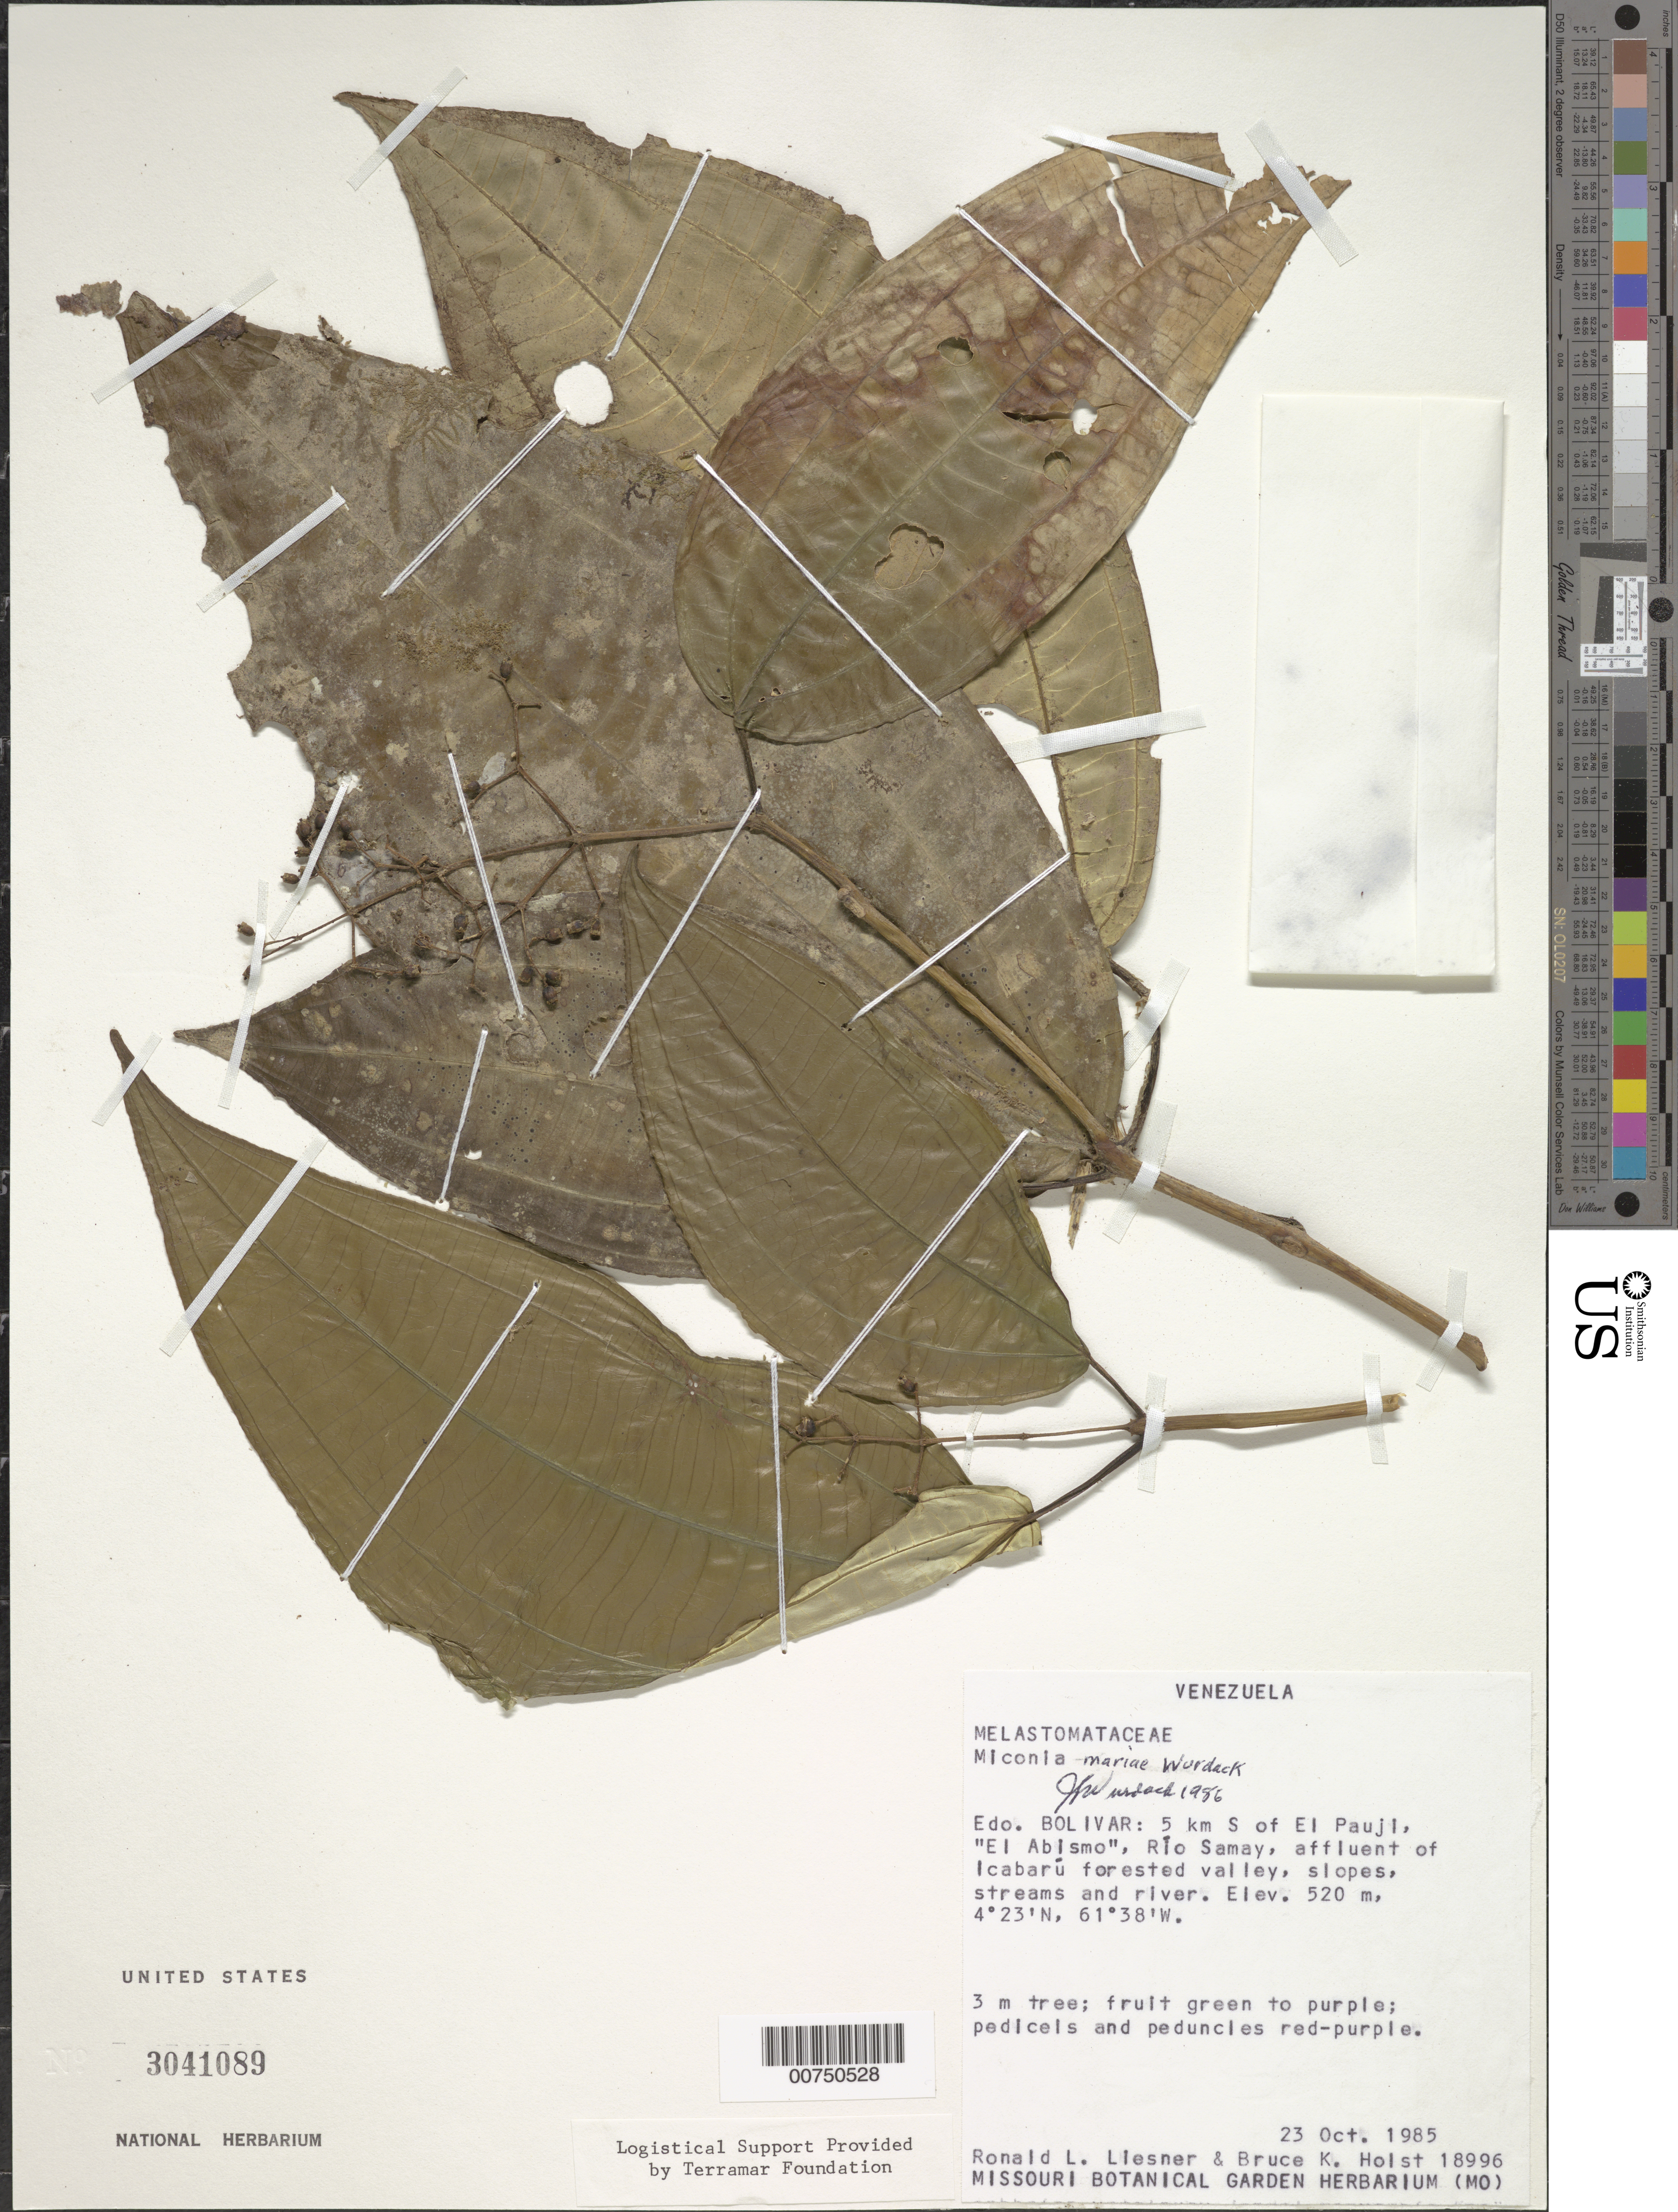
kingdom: Plantae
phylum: Tracheophyta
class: Magnoliopsida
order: Myrtales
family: Melastomataceae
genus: Miconia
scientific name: Miconia mariae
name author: Wurdack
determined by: Wurdack, John J., (US), US (UNITED STATES)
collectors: R. L. Liesner & B. Holst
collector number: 18996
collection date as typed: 23-Oct-85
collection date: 1985-10-23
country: Venezuela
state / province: Bolívar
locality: El Pauji, 5 km S of, "El Abismo", Río Samay, affluent of Icabarú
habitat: Forested valley, slopes, streams and river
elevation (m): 520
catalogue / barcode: US 3041089